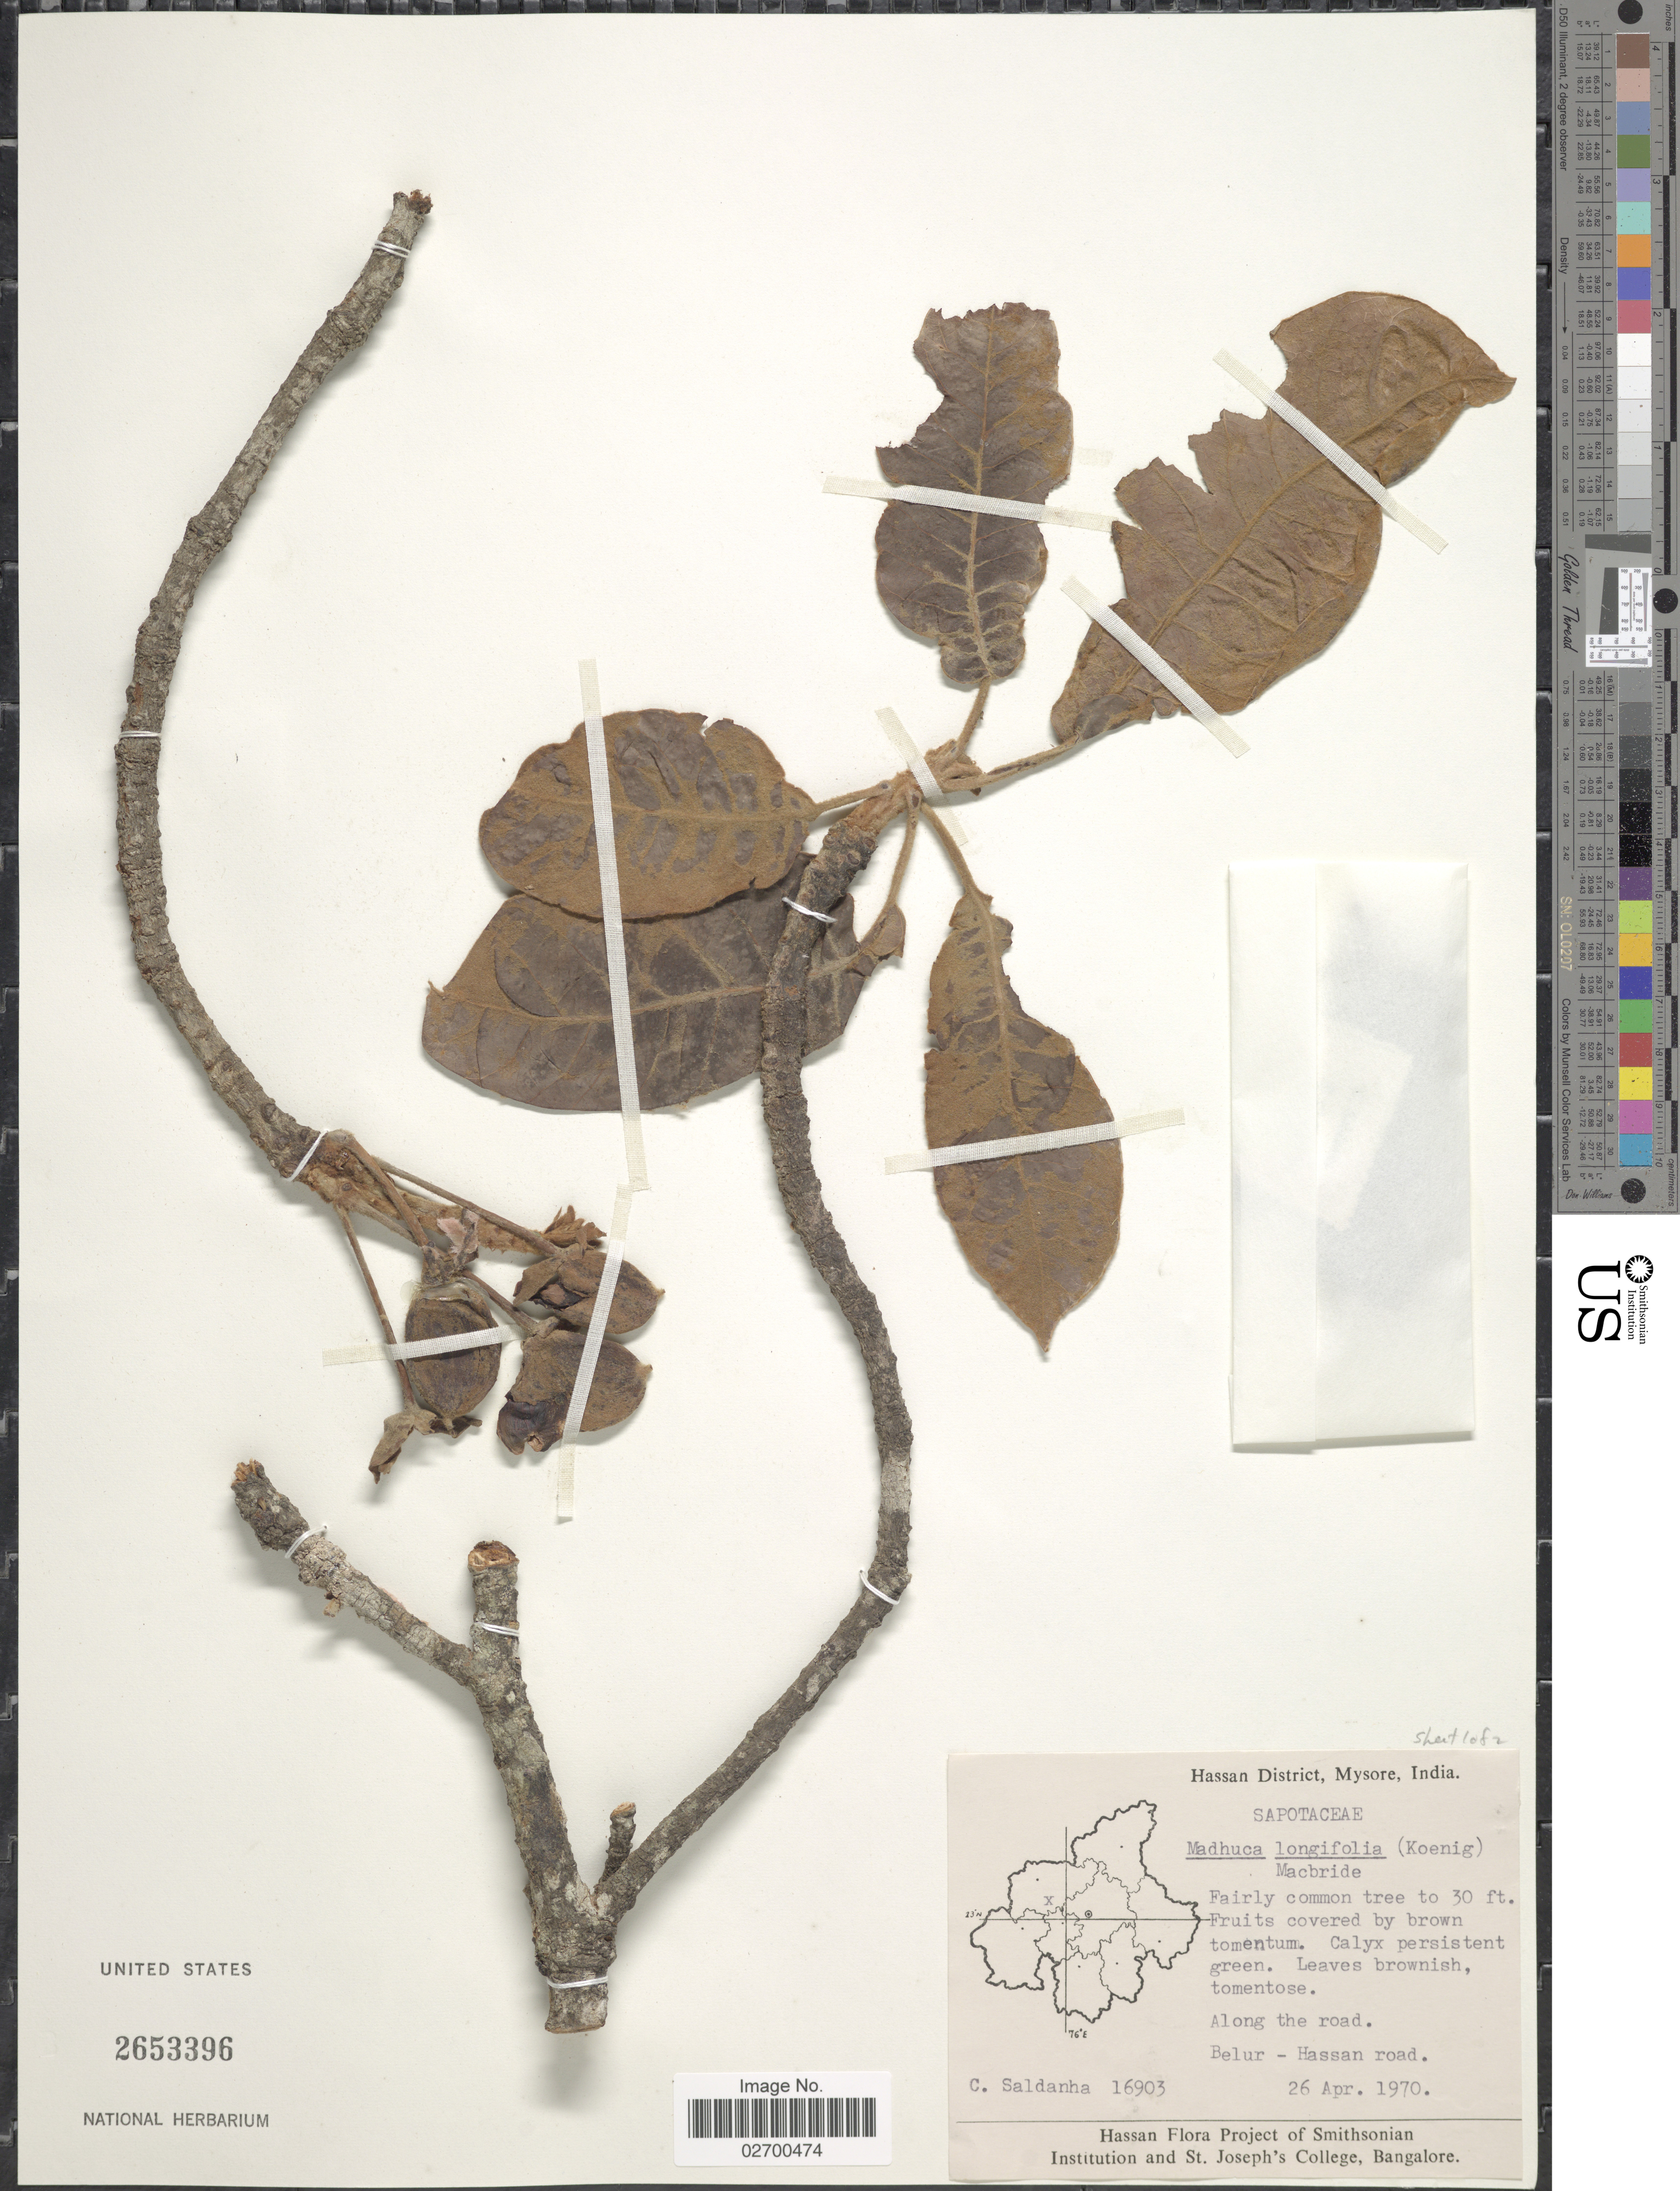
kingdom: Plantae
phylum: Tracheophyta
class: Magnoliopsida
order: Ericales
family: Sapotaceae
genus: Madhuca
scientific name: Madhuca longifolia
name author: (J. Koenig ex L.) J.F. Macbr.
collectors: C. Saldanha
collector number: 16903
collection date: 1970-04-26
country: India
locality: Hassan District, Mysore. Belur - Hassan road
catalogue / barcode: US 2653396